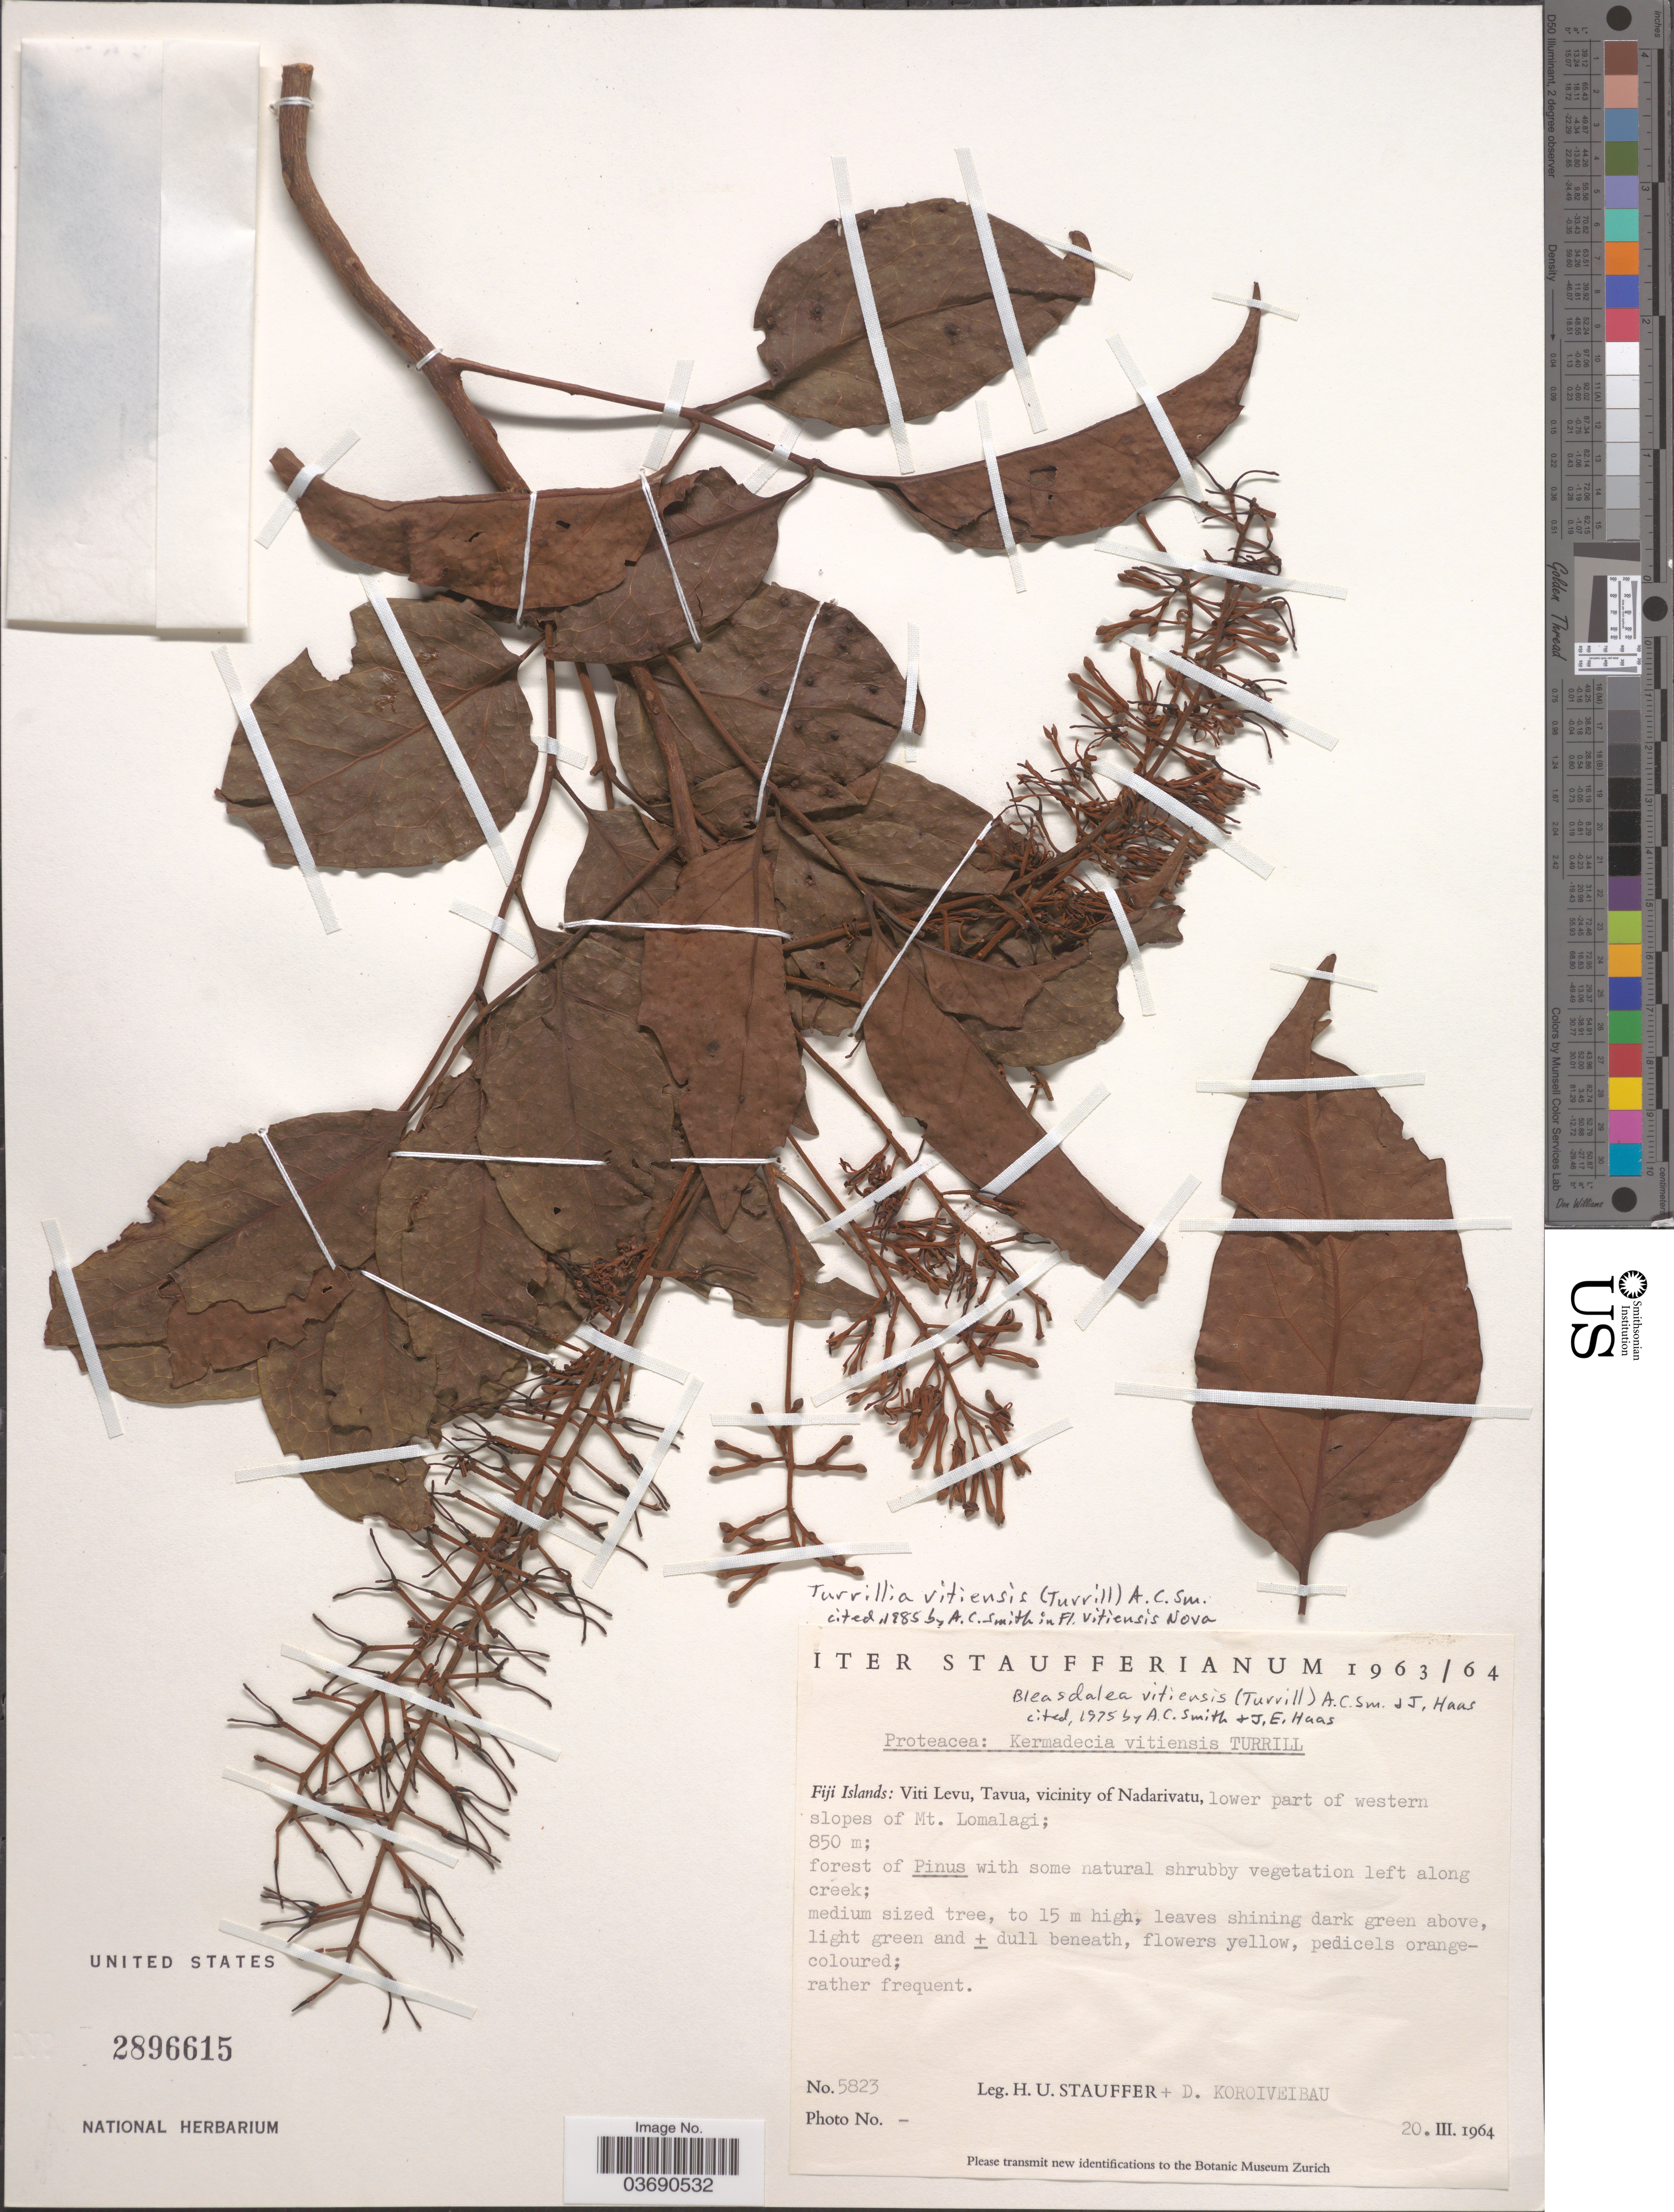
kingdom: Plantae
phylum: Tracheophyta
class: Magnoliopsida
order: Proteales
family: Proteaceae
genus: Turrillia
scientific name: Turrillia vitiensis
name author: (Turill) A.C. Sm.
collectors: H. U. Stauffer & D. Koroiveibau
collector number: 5823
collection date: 1964-03-20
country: Fiji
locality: Fiji Islands: Viti Levu, Tavua, vicinity of Nadarivatu, lower part of western slopes of Mt. Lomalagi.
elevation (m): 850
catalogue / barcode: US 2896615